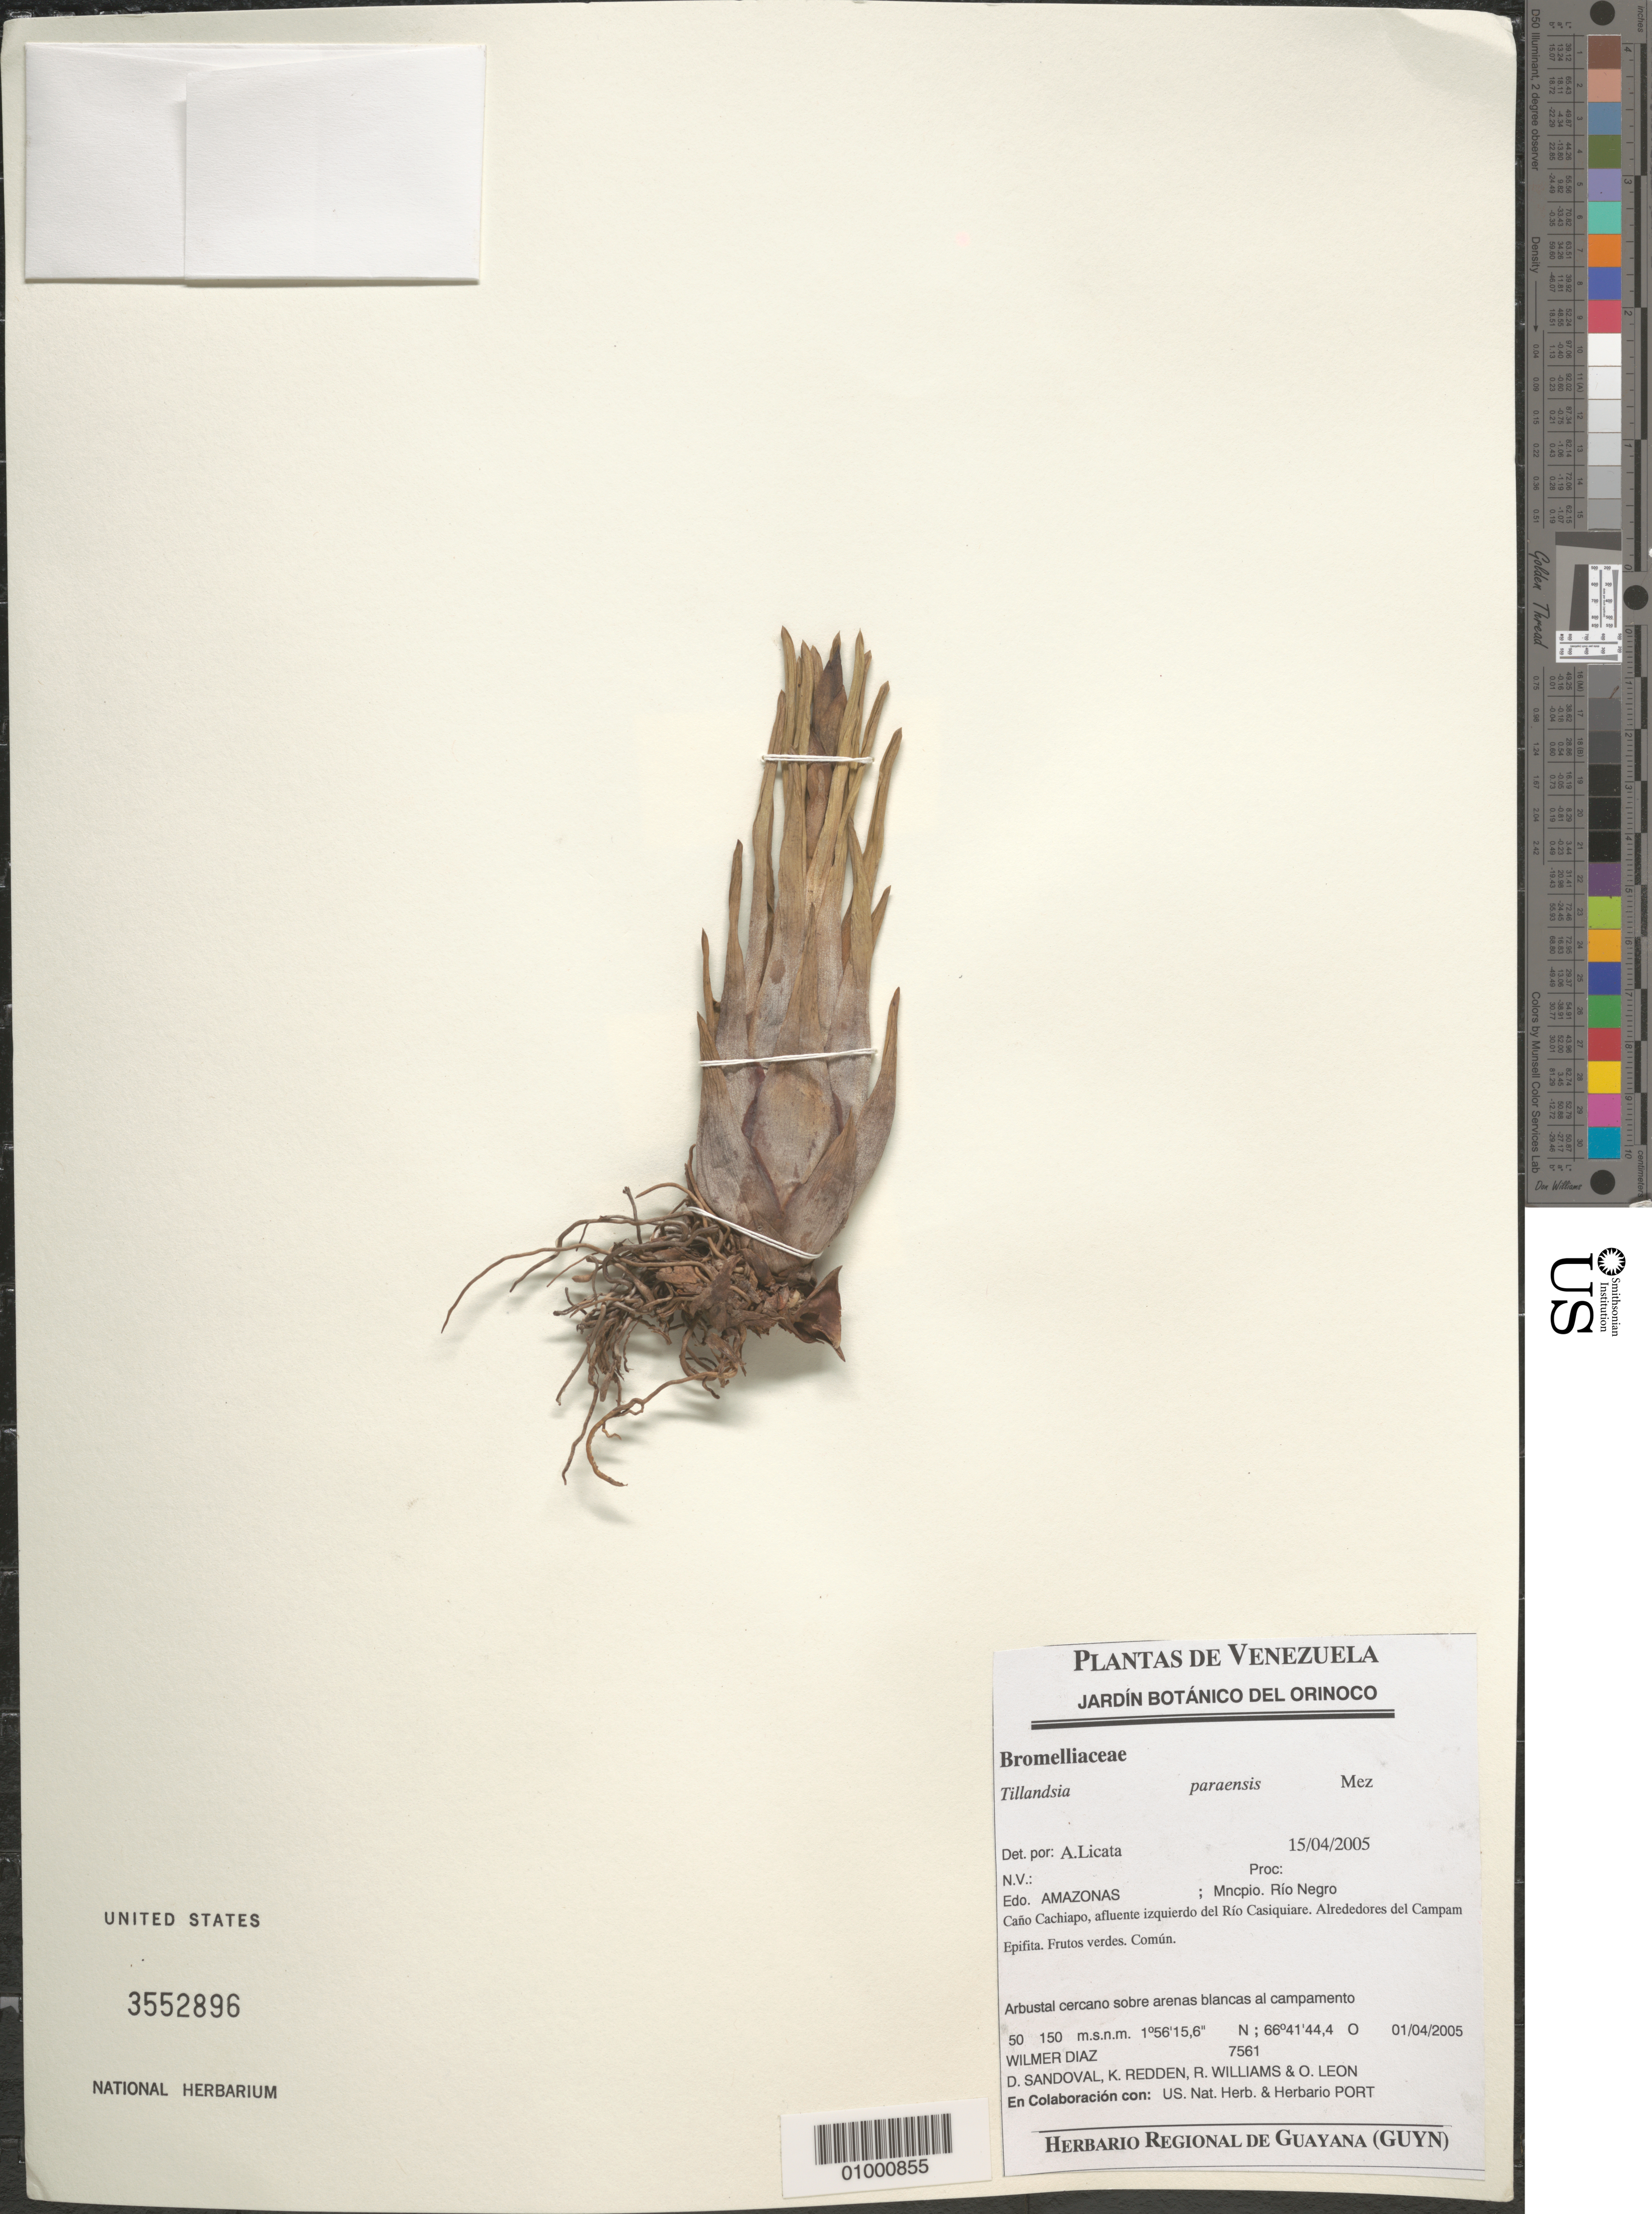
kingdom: Plantae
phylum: Tracheophyta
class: Liliopsida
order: Poales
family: Bromeliaceae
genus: Tillandsia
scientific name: Tillandsia paraensis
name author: Mez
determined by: Holst, Bruce K.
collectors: W. Díaz P., D. Sandoval, K. M. Redden, R. Williams & O. León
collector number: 7561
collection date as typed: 15-Apr-05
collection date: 2005-04-15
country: Venezuela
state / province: Amazonas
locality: Mun. Río Negro, Caño Cachiapo, afluente izquierdo del Río Casiquaire, alrededores del Campamento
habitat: Arbustal cercano sobre arenas blancas al campamento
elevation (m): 50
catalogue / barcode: US 3552896